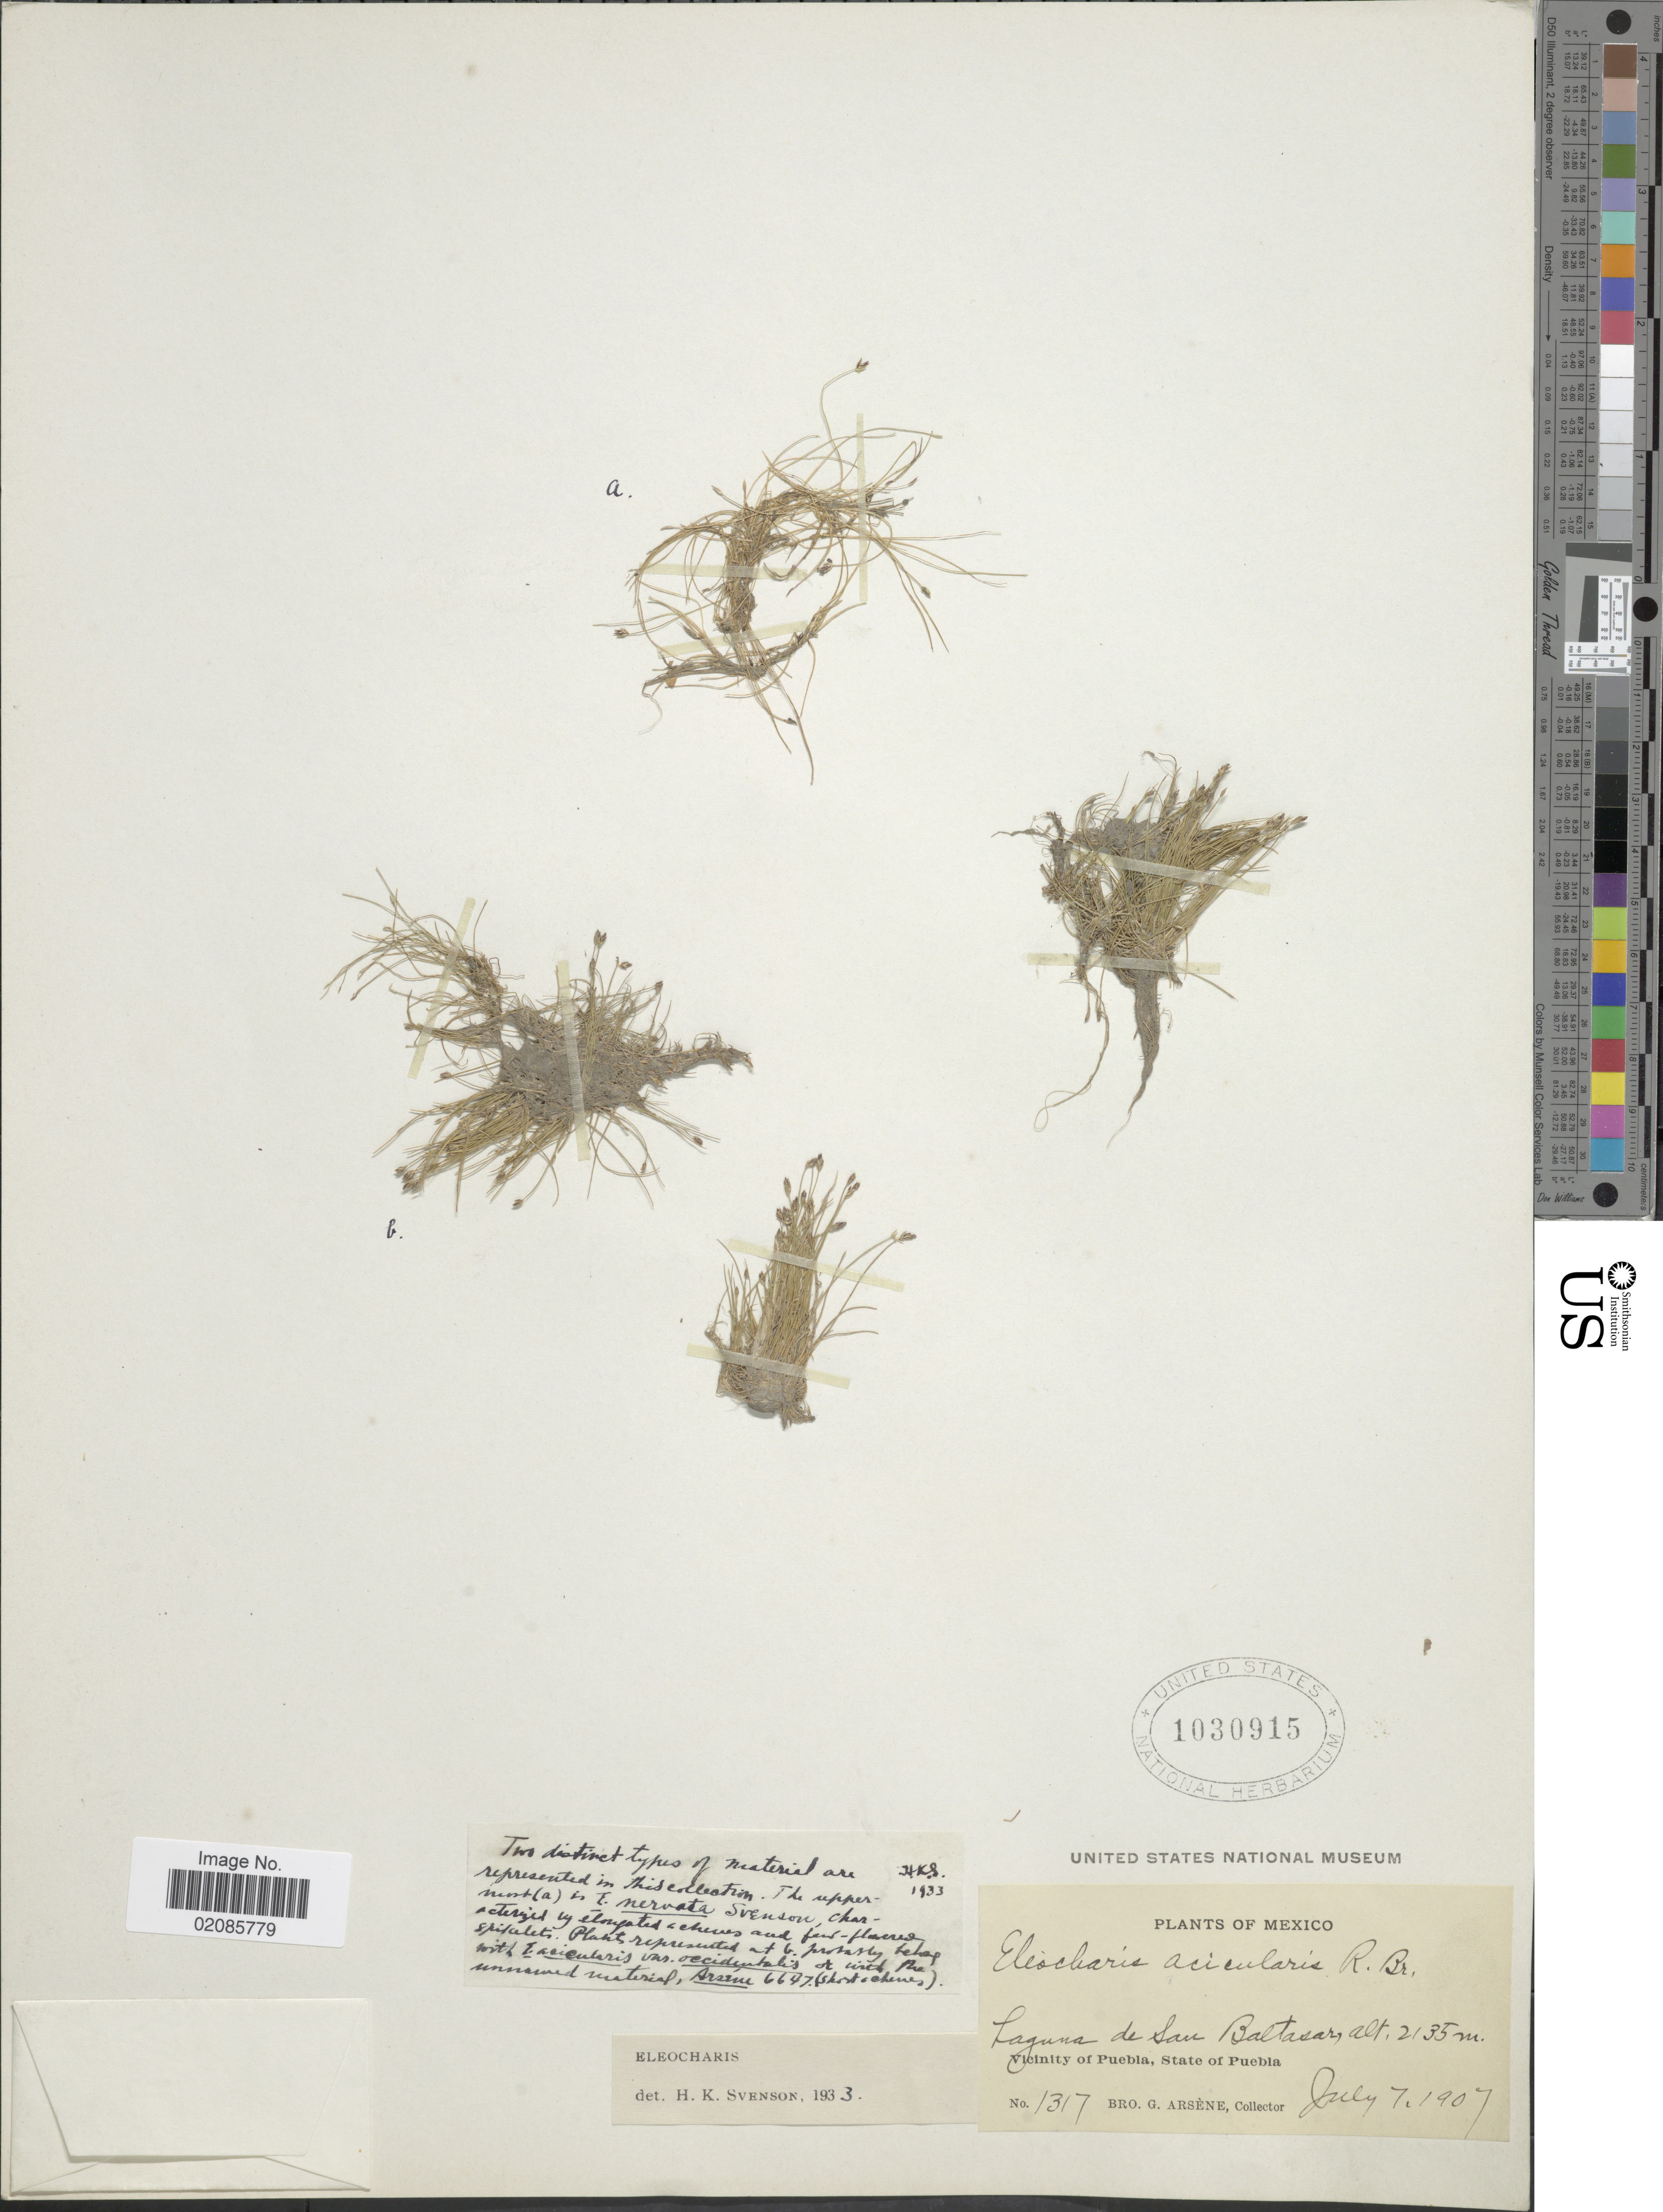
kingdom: Plantae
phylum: Tracheophyta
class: Liliopsida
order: Poales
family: Cyperaceae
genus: Eleocharis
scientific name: Eleocharis nervata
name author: Svenson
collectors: Bro. G. Arsène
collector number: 1317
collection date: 1907-07-07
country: Mexico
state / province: Puebla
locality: Laguna de San Baltasar, Vicinity of Puebla.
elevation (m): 2135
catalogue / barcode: US 1030915